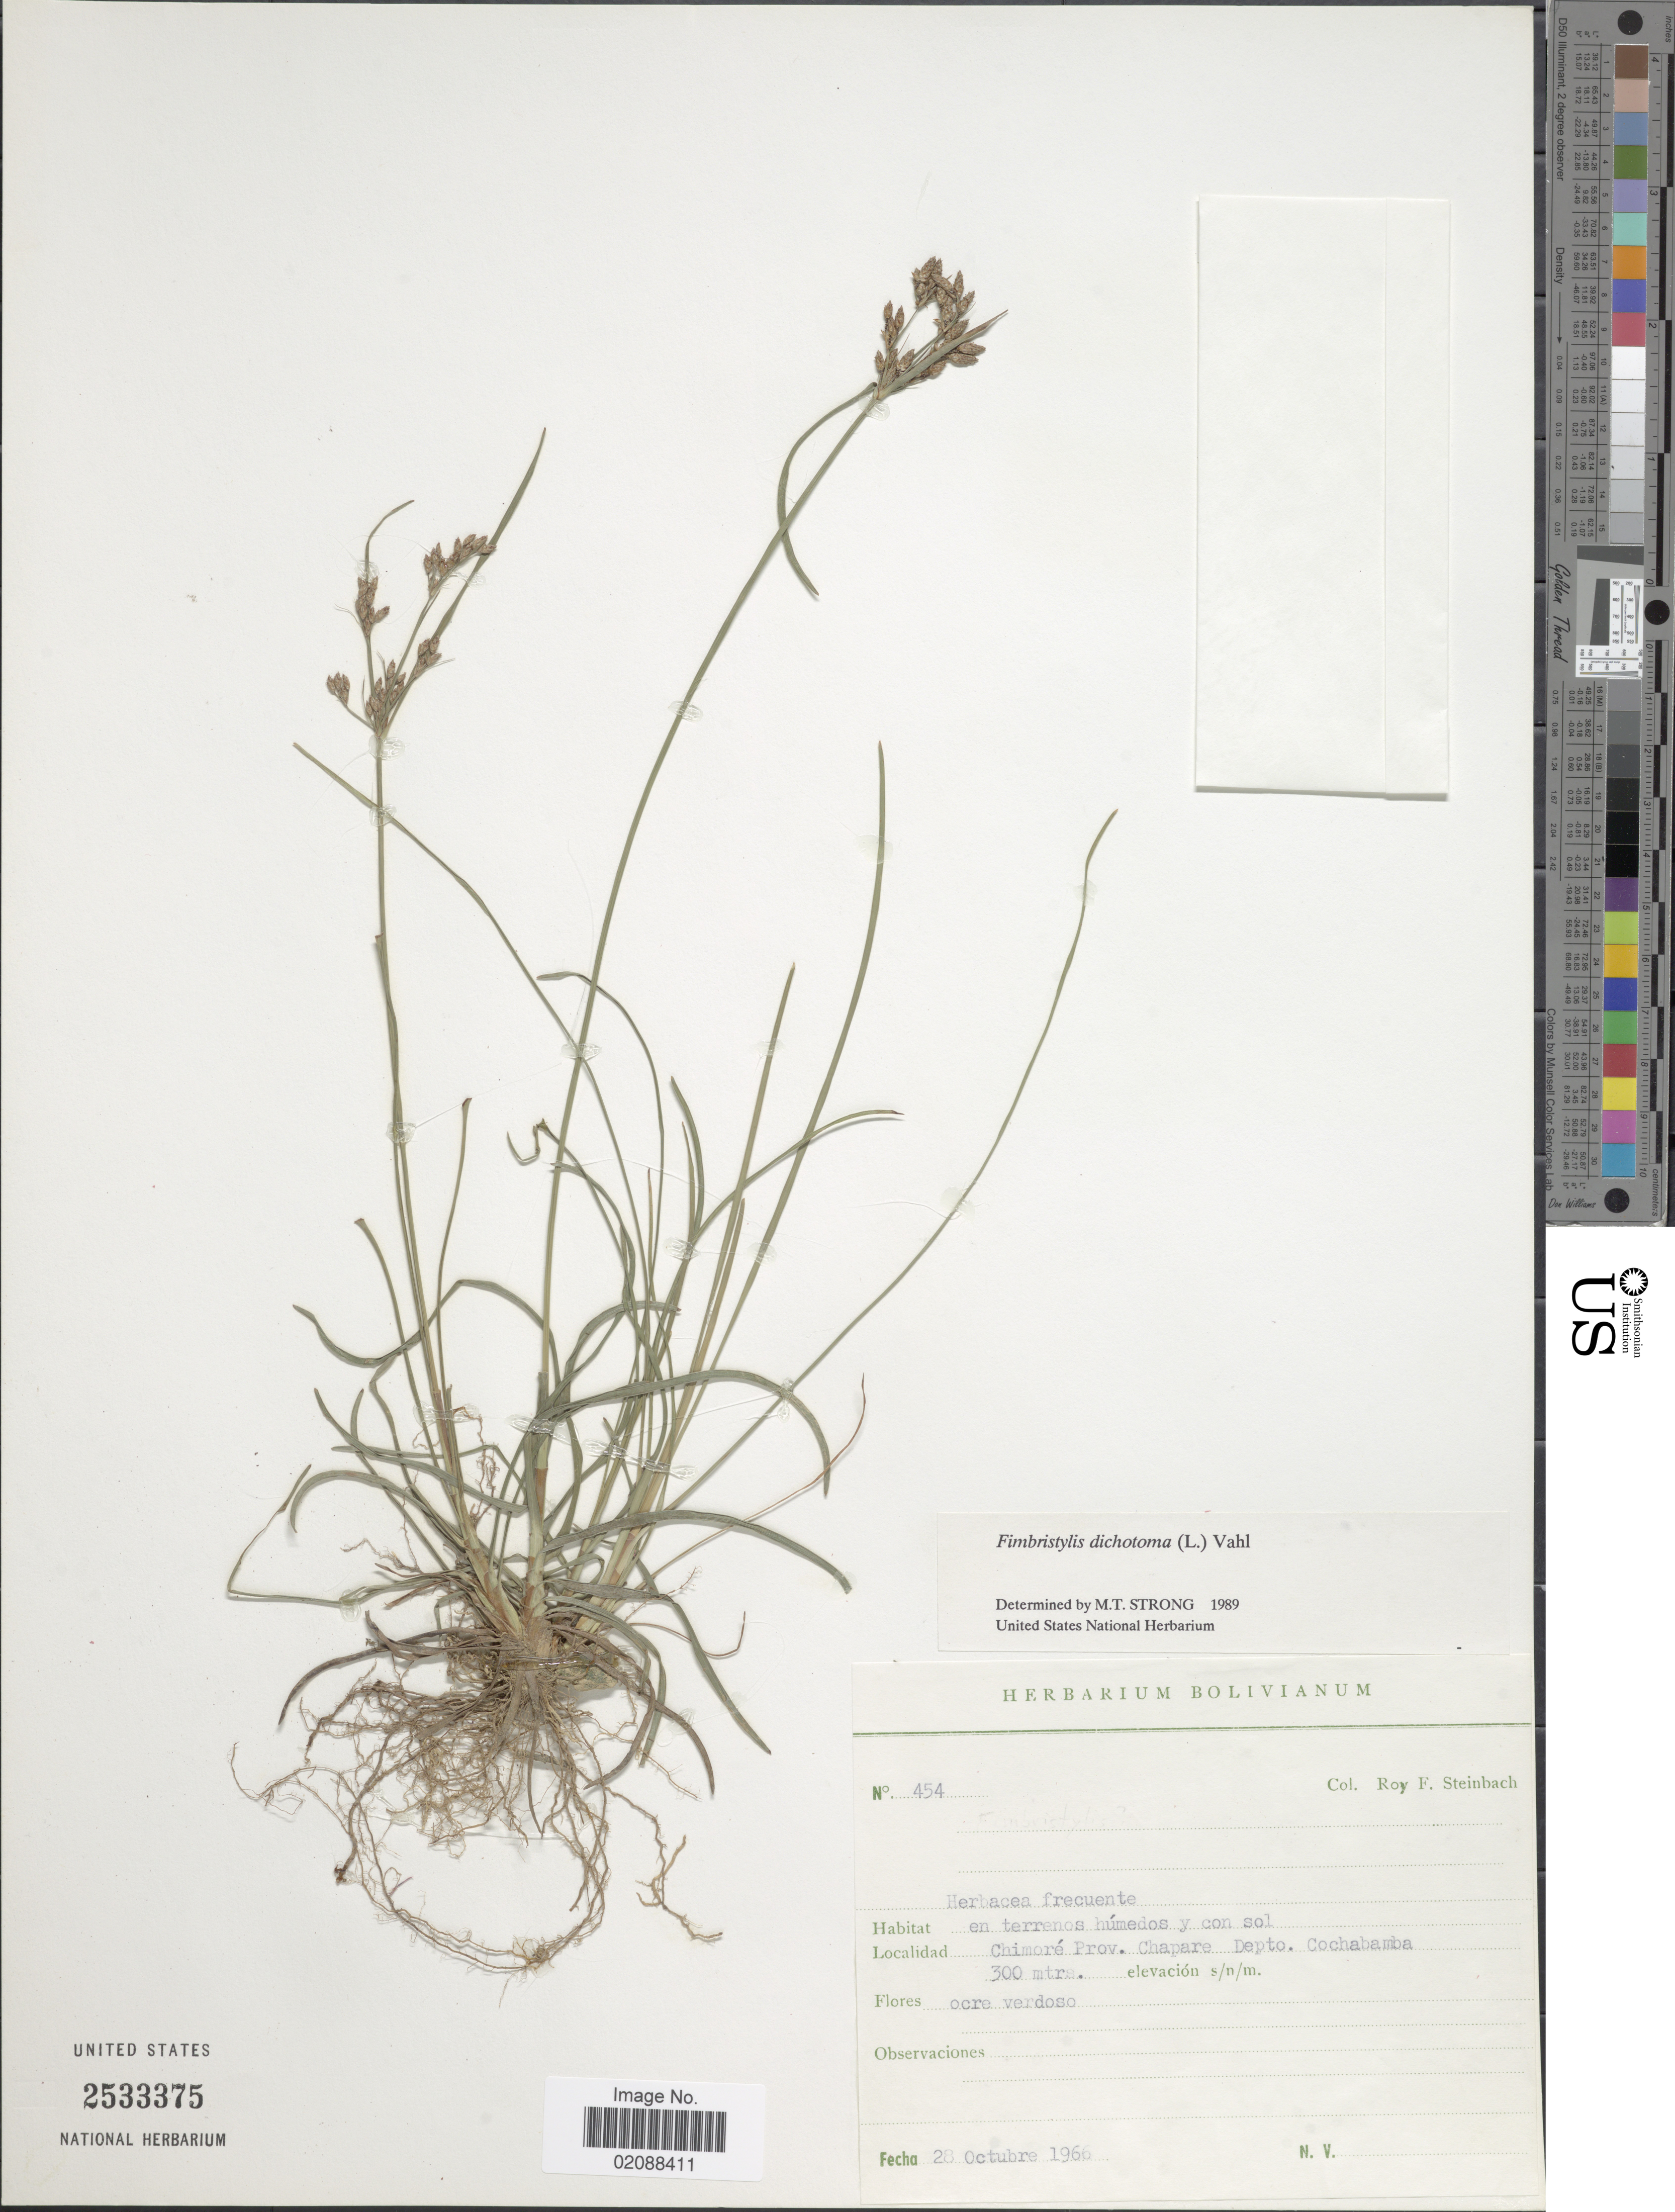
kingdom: Plantae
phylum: Tracheophyta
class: Liliopsida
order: Poales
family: Cyperaceae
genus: Fimbristylis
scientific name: Fimbristylis dichotoma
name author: (L.) Vahl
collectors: R. F. Steinbach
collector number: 454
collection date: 1966-10-28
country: Bolivia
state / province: Cochabamba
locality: En terrenos humedos y con sol. Chimore Prov. Chapare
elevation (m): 300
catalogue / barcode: US 2533375